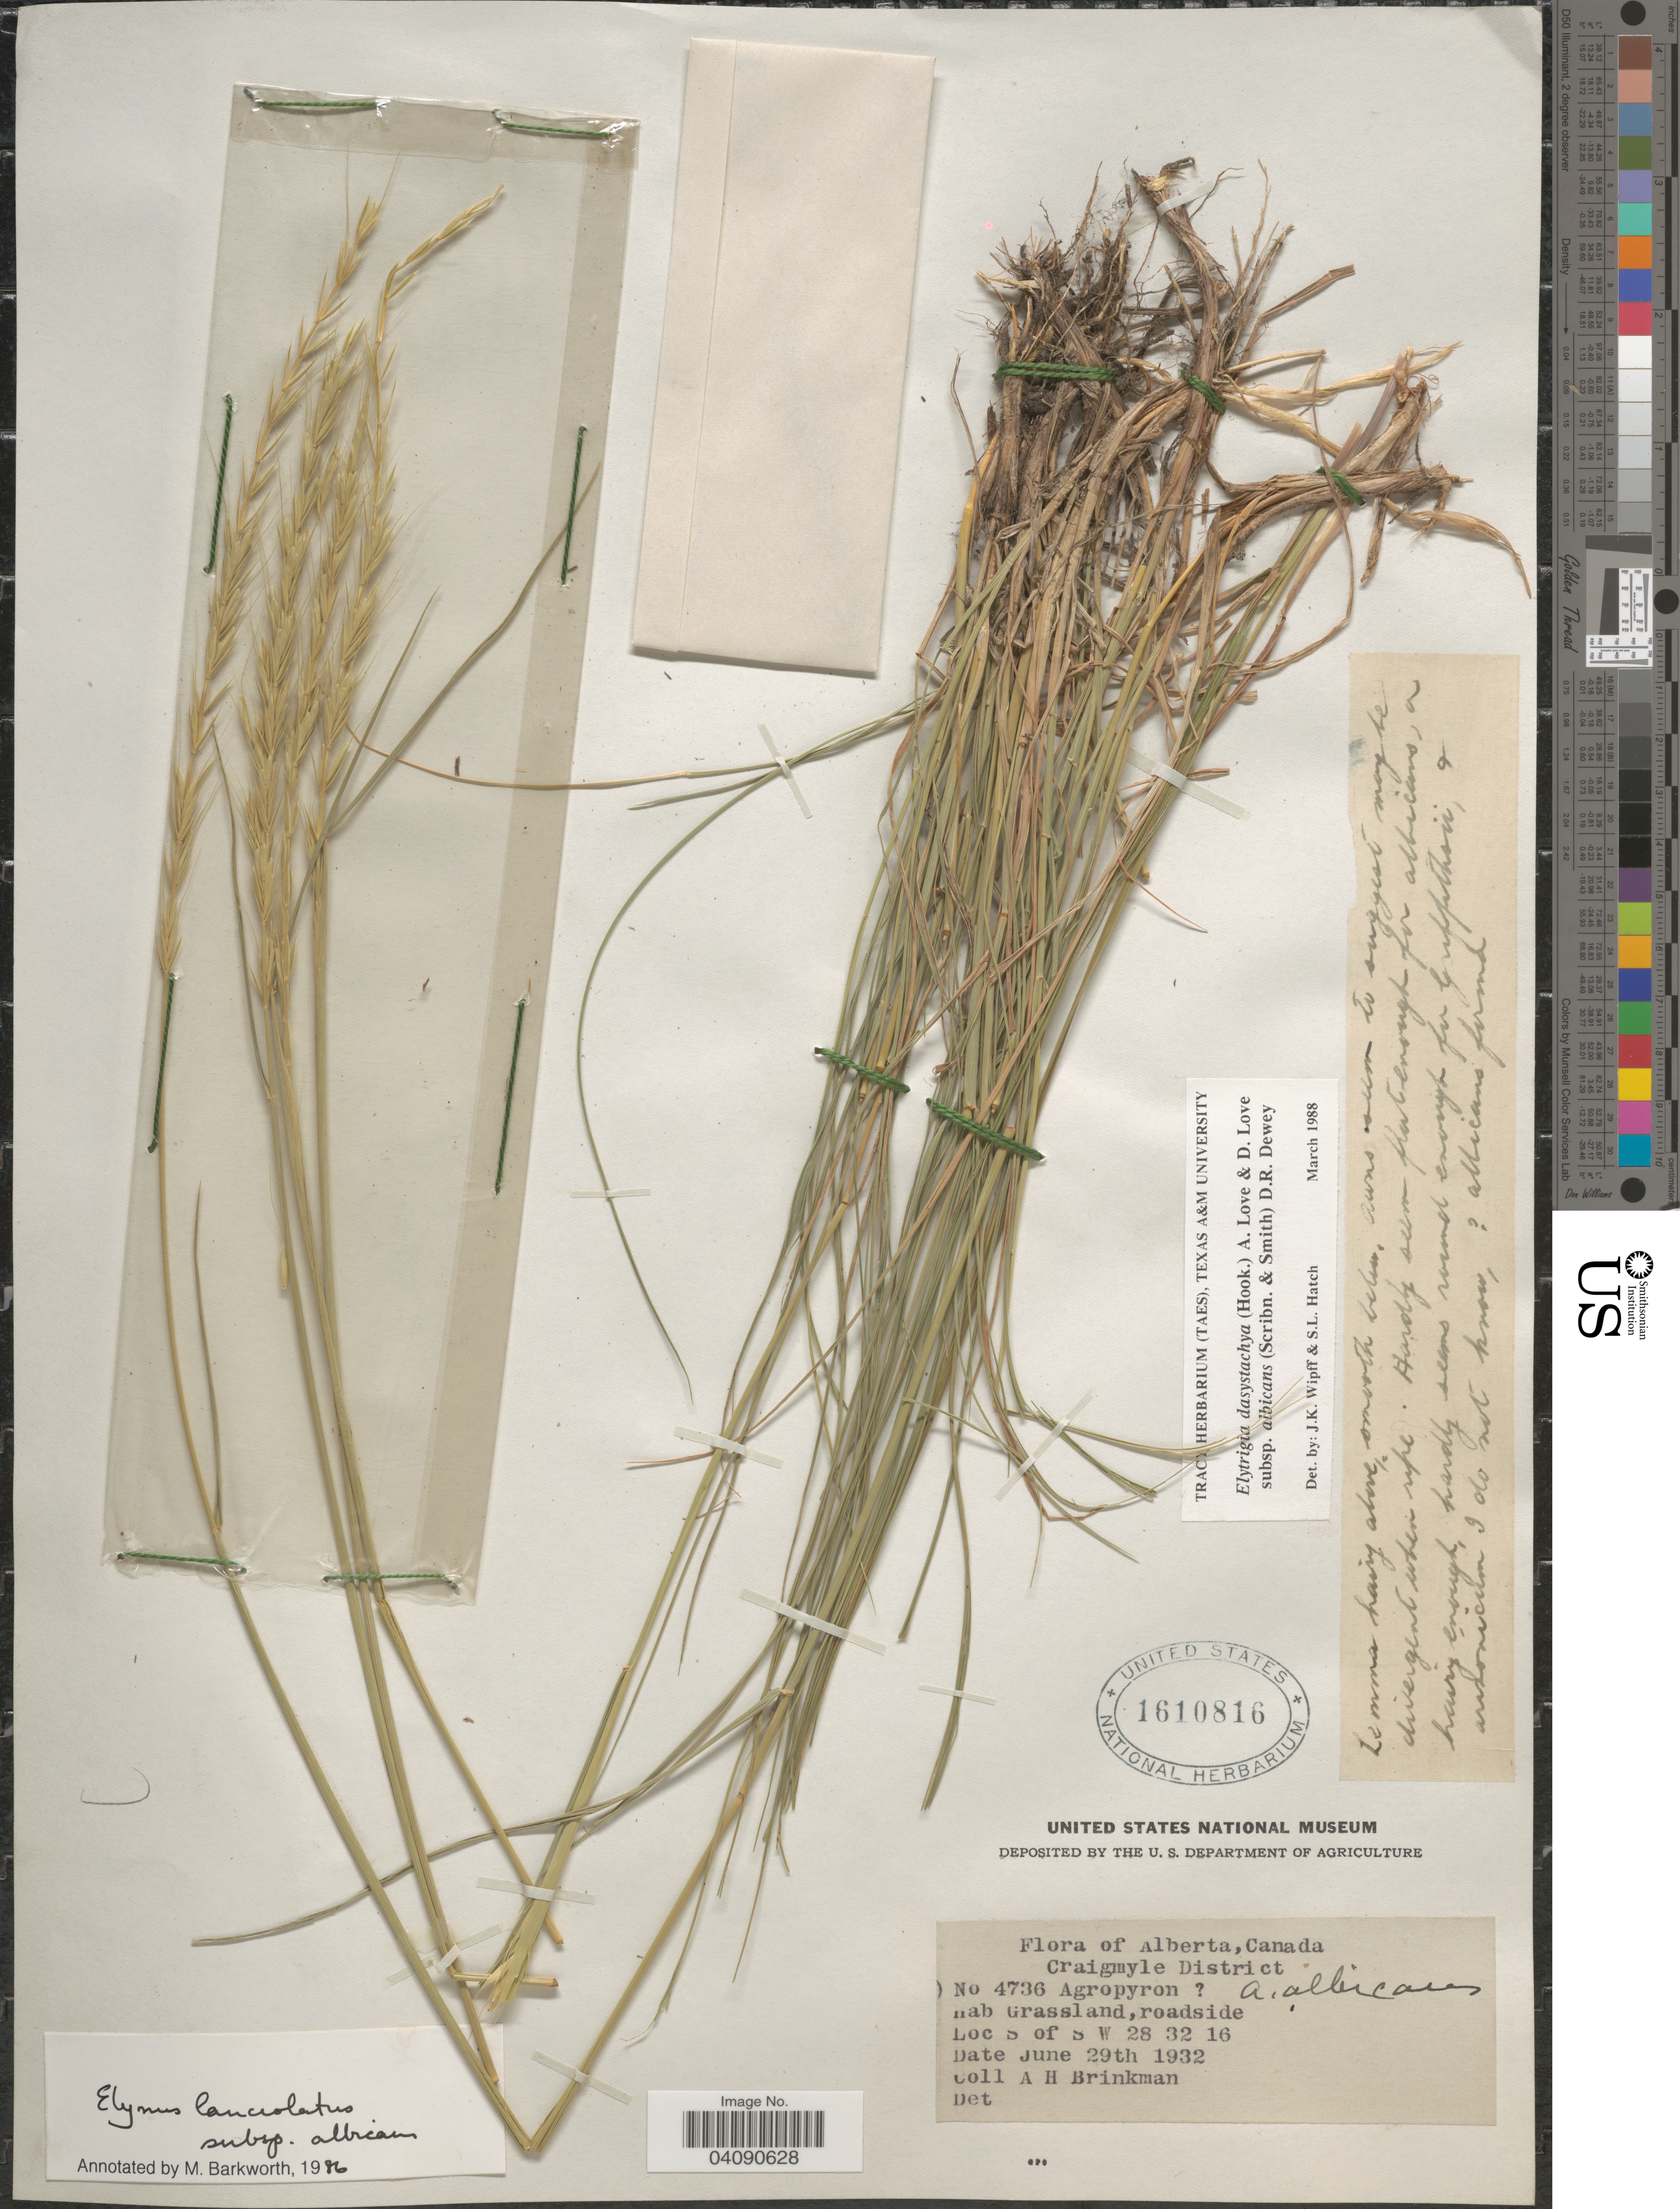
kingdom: Plantae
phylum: Tracheophyta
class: Liliopsida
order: Poales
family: Poaceae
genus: Elymus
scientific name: Elymus albicans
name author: (Scribn. & J.G. Sm.) Á. Löve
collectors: A. Brinkman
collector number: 4736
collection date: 1932-06-29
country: Canada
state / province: Alberta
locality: Craigmyle District. Grassland, roadside. S of S W 28 32 16.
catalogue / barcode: US 1610816